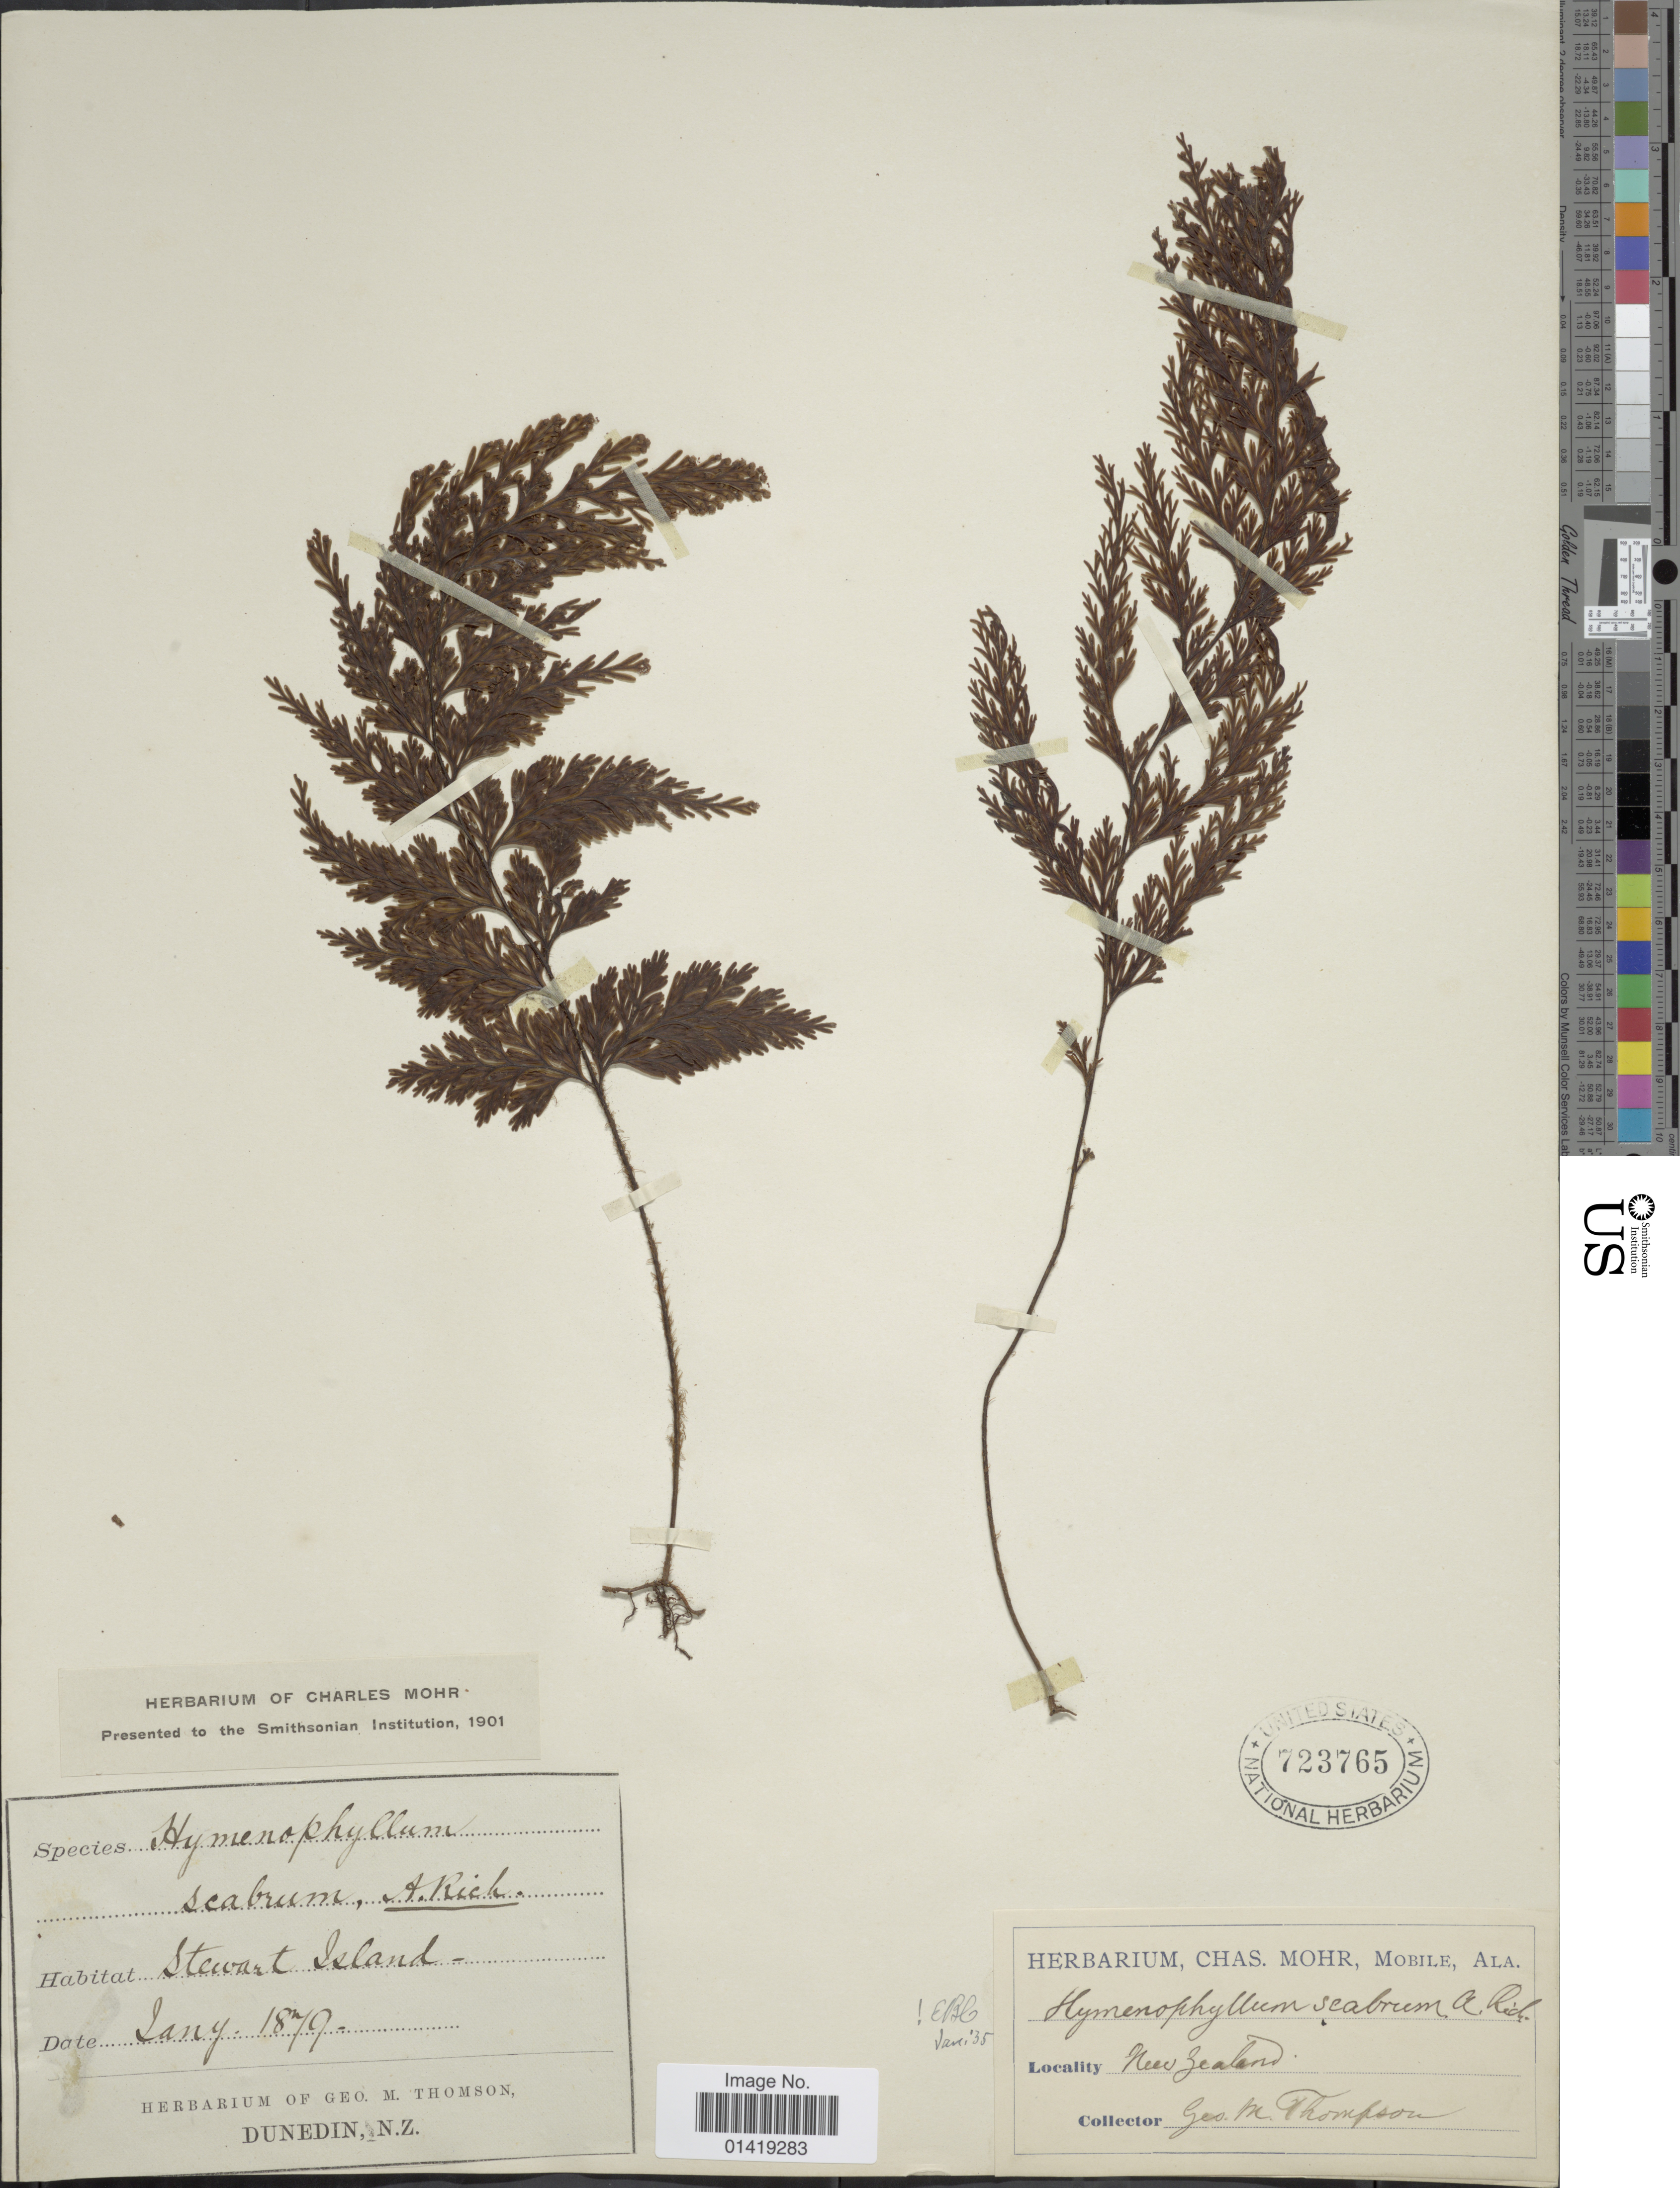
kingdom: Plantae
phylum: Tracheophyta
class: Polypodiopsida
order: Hymenophyllales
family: Hymenophyllaceae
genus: Hymenophyllum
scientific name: Hymenophyllum scabrum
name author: A. Rich.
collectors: G. Thompson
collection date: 1879-01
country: New Zealand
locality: Stewart Island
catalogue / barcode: US 723765